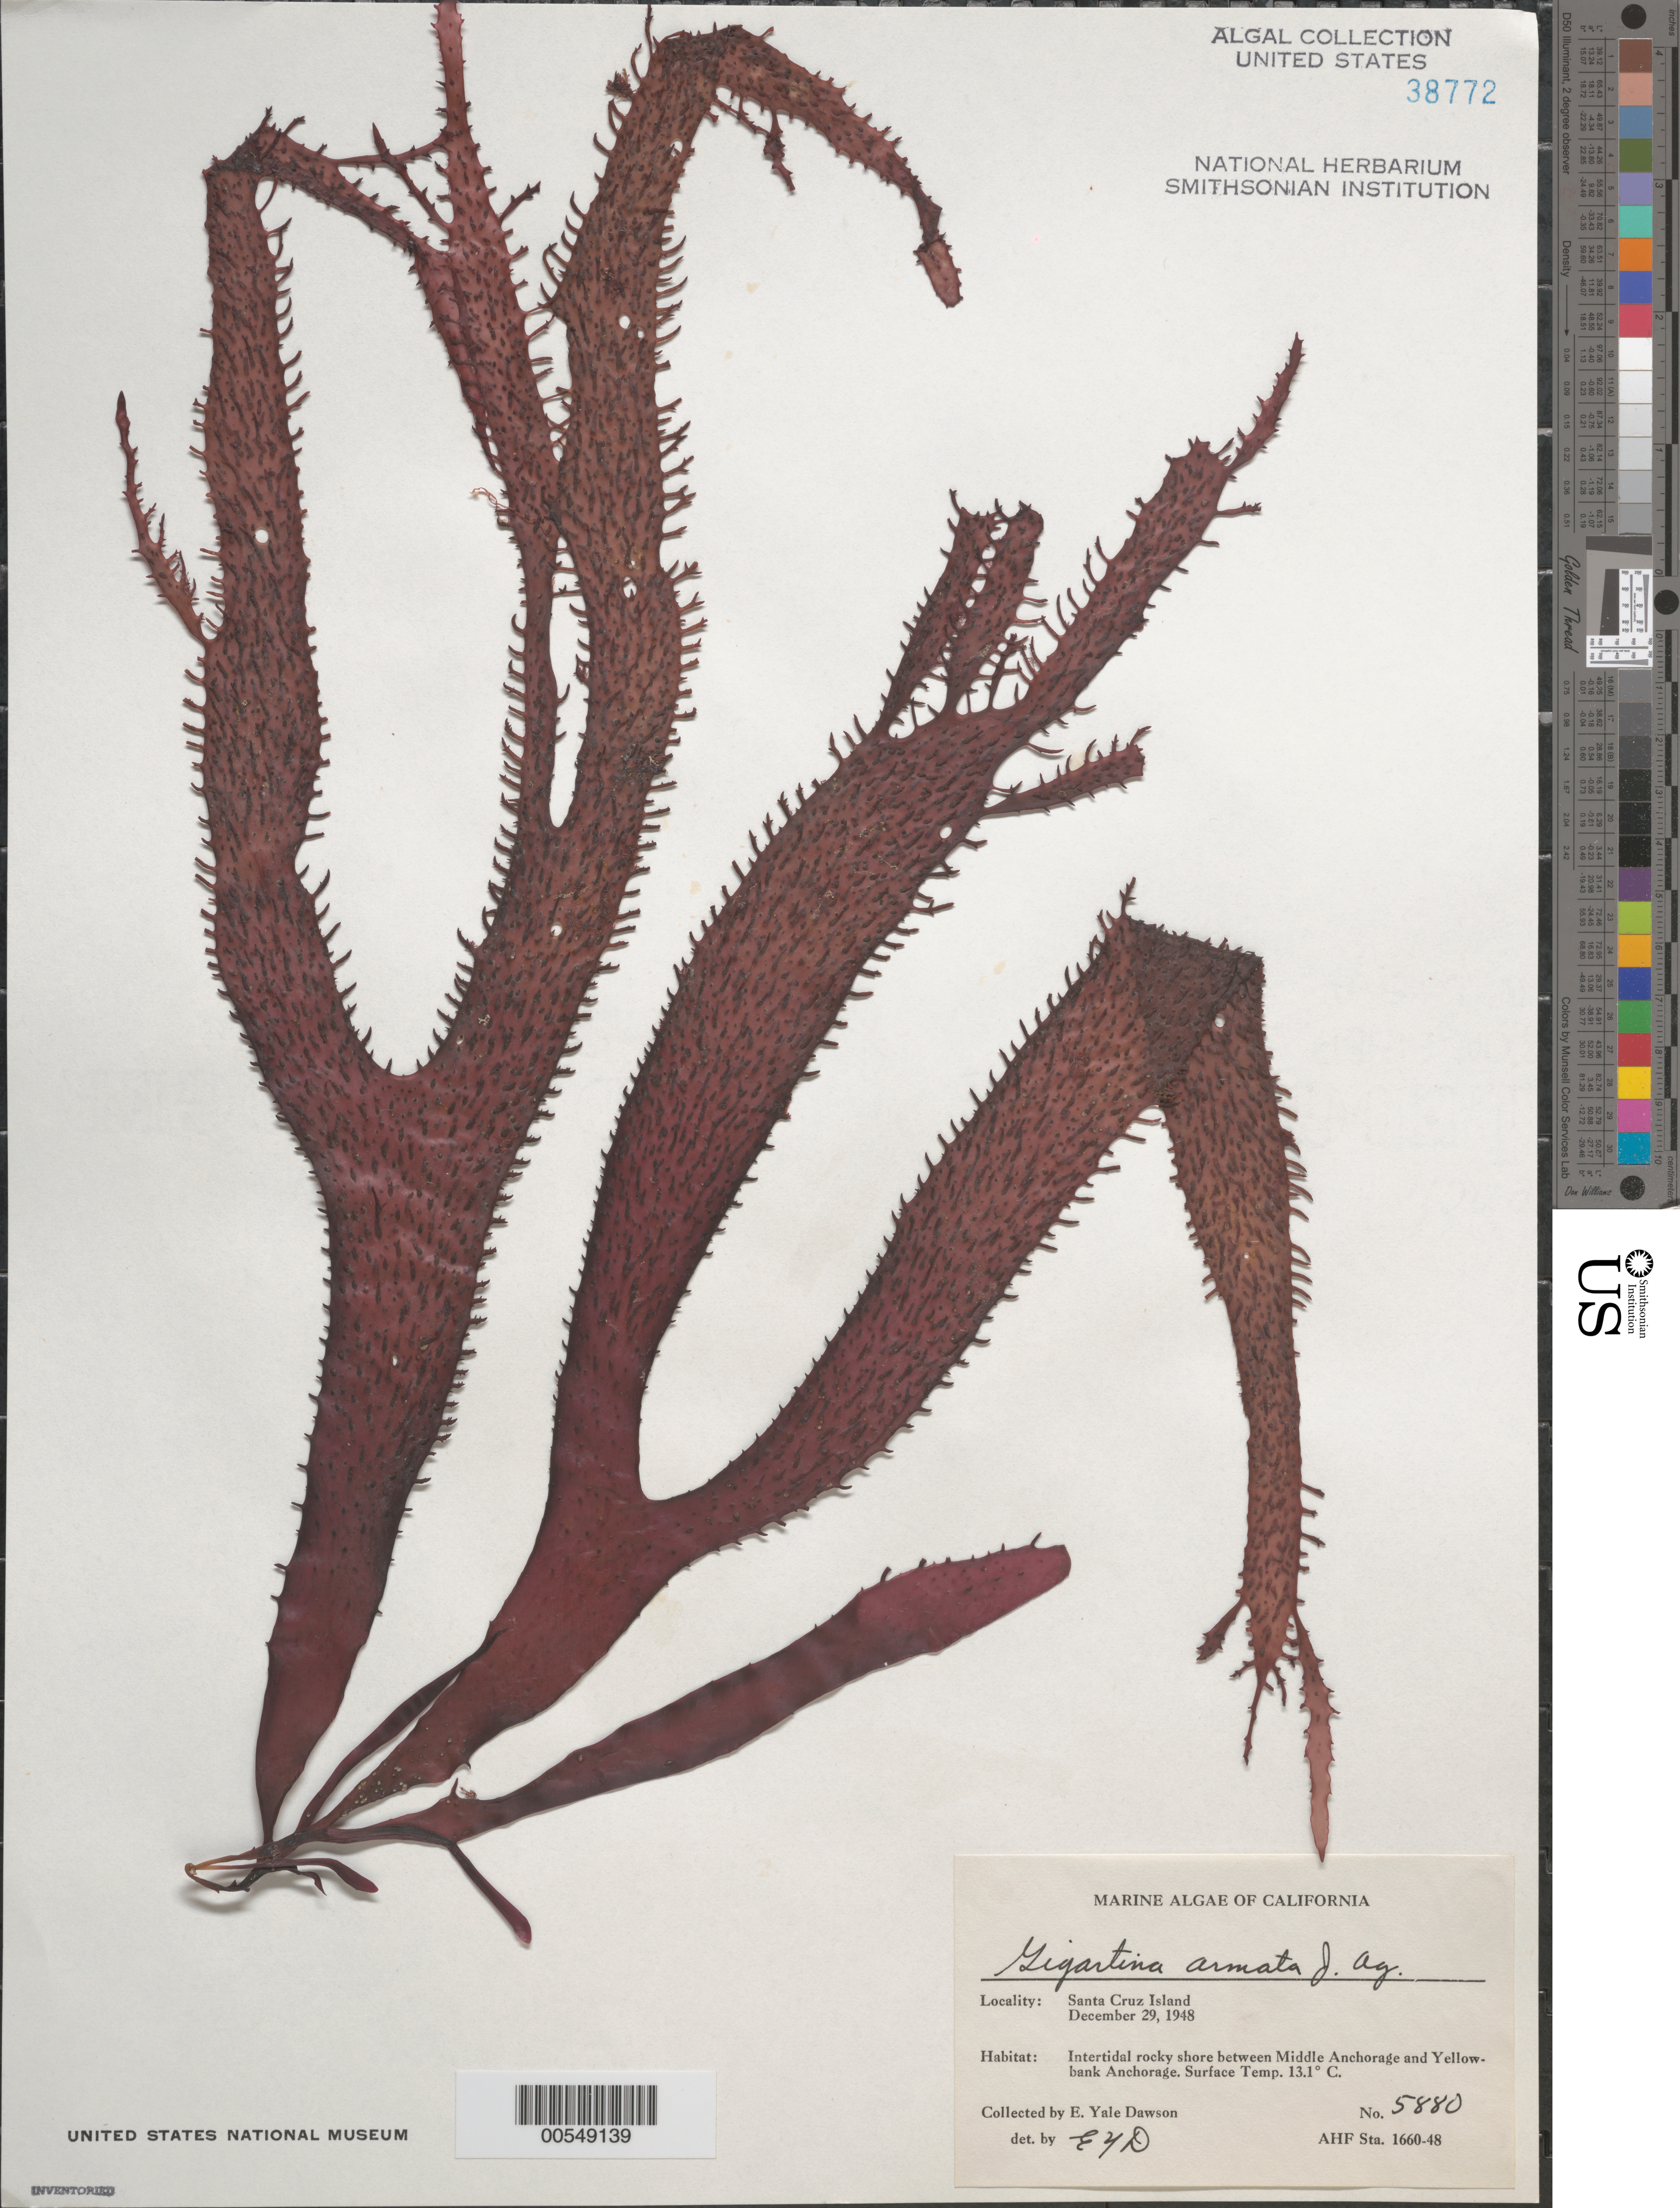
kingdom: Plantae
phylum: Rhodophyta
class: Florideophyceae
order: Gigartinales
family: Gigartinaceae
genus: Chondracanthus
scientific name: Chondracanthus spinosus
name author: (Kütz.) Guiry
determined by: Algae name updating Project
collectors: E. Y. Dawson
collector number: EYD 5880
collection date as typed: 29 Dec 1948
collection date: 1948-12-29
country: United States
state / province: California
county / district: Santa Barbara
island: Santa Cruz Island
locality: Between Middle Anchorage and Yellowbank Anchorage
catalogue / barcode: US 38772